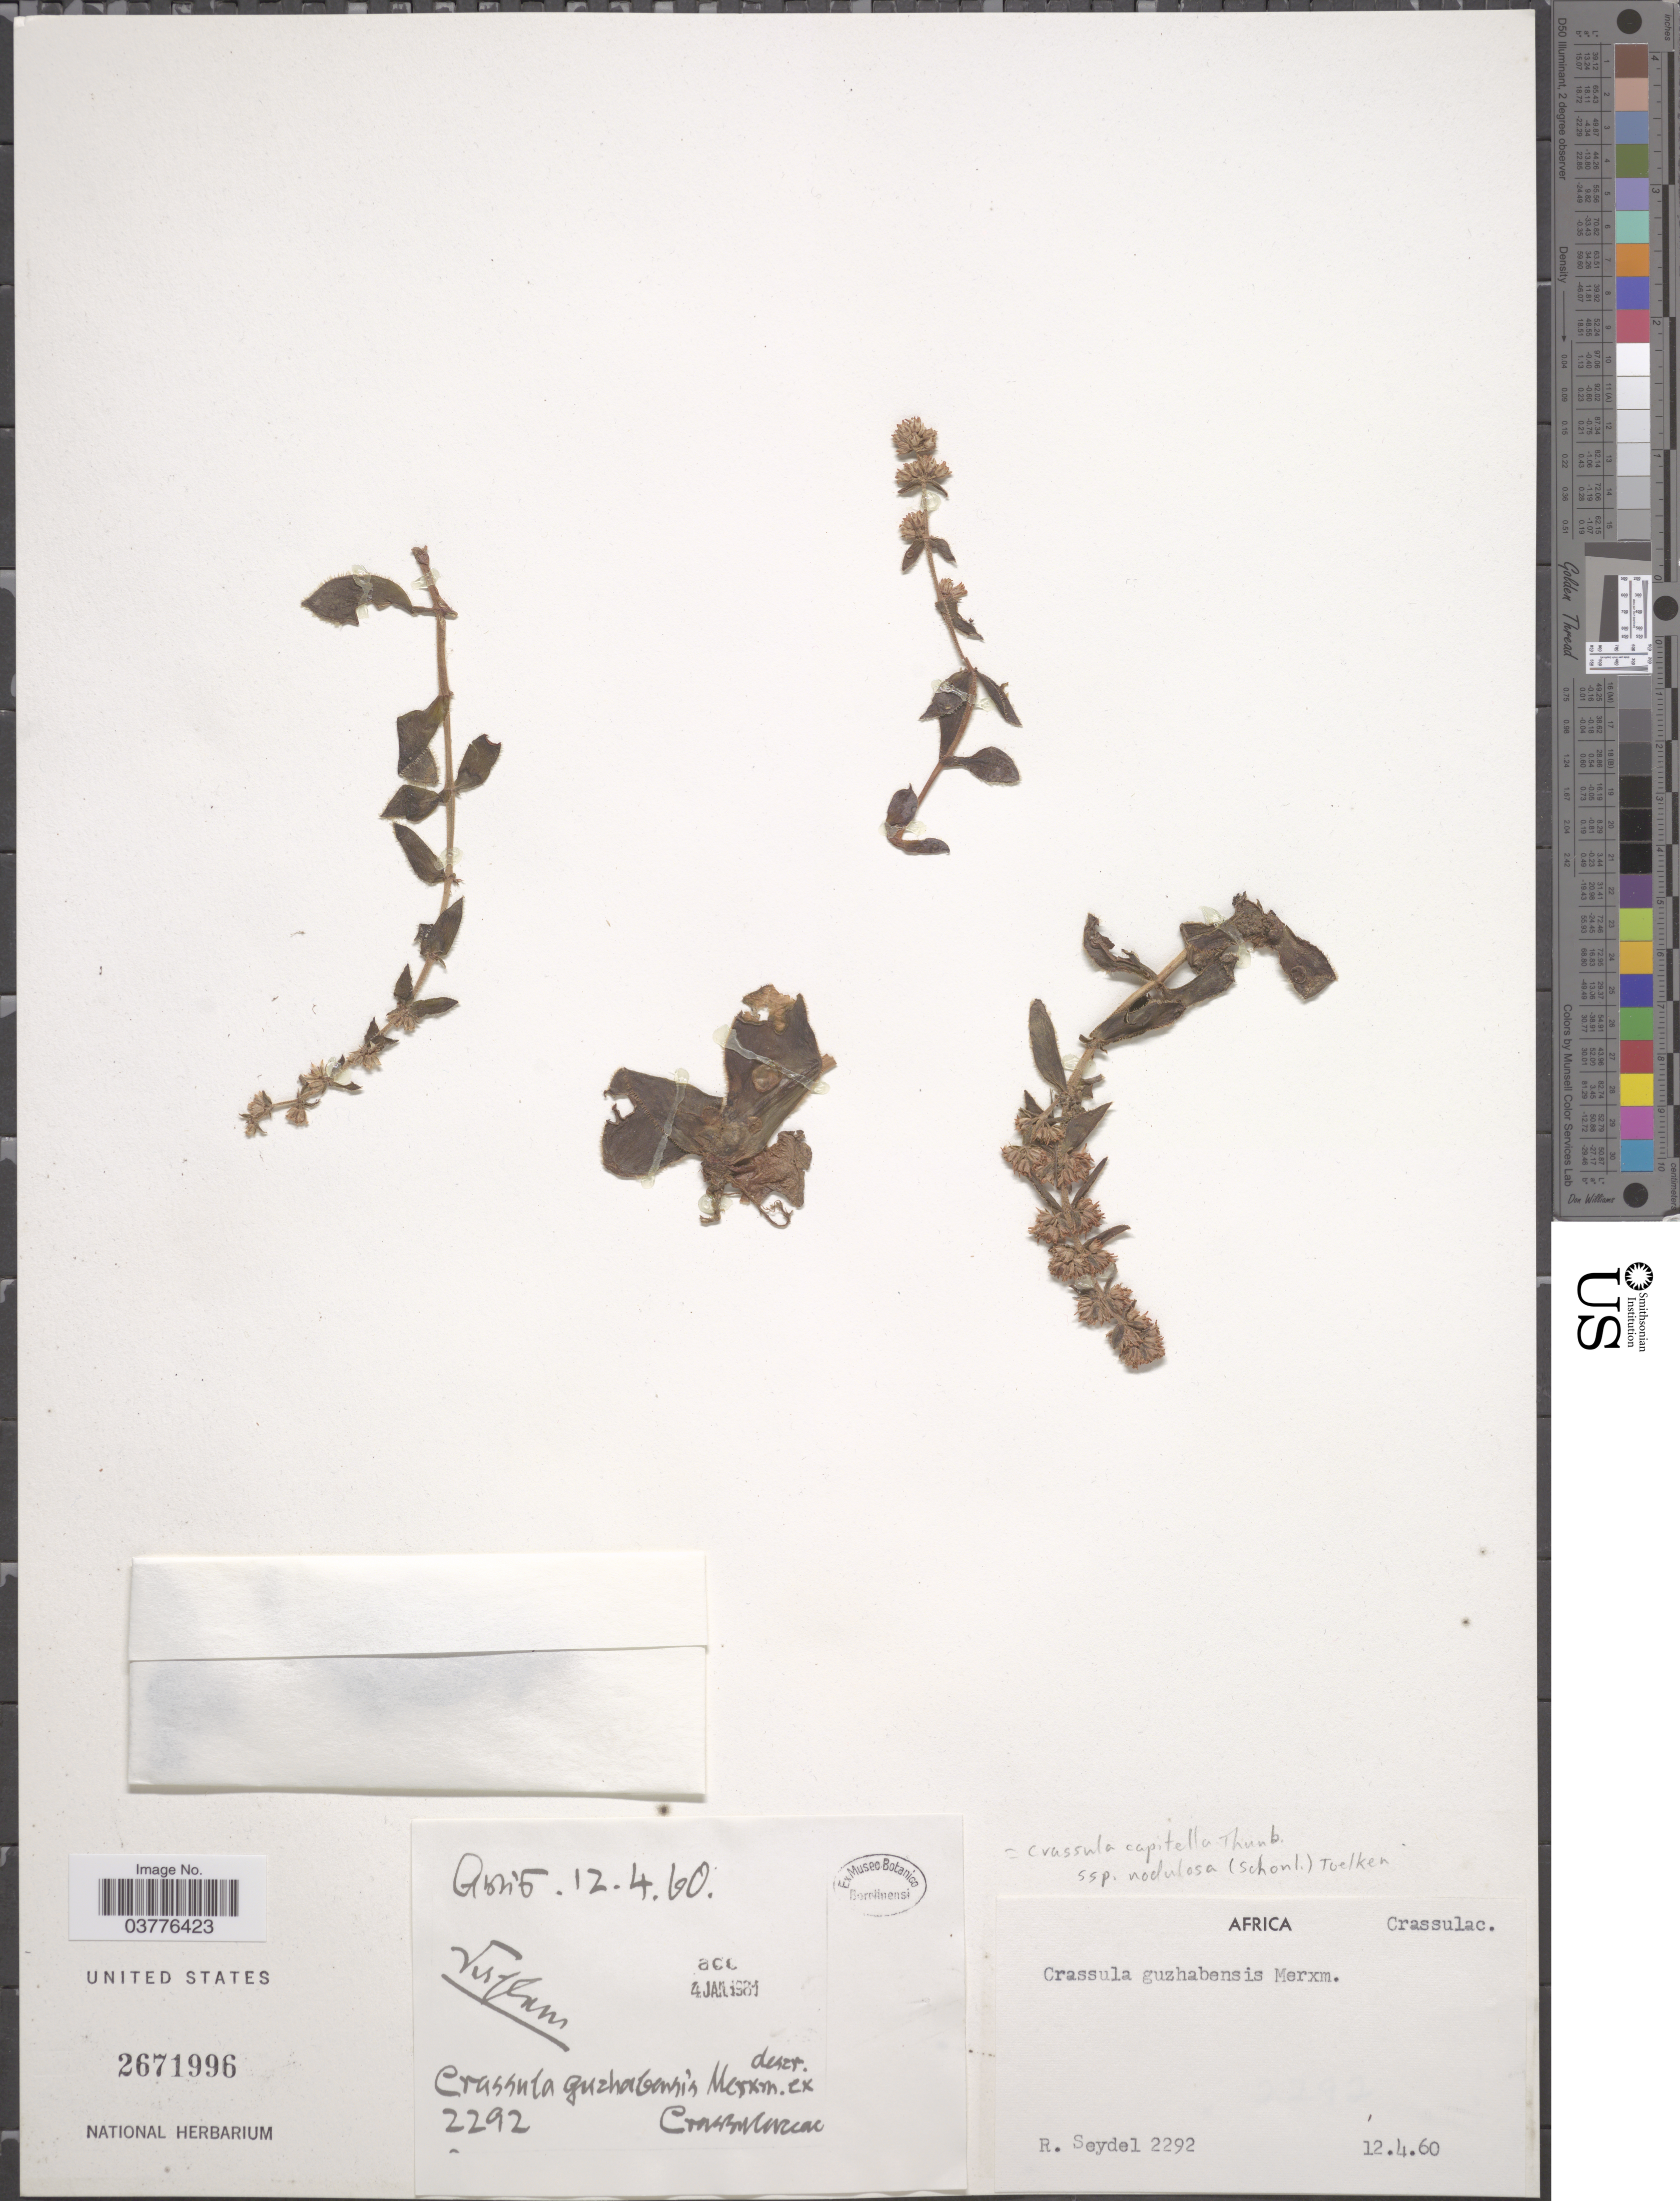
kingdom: Plantae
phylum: Tracheophyta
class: Magnoliopsida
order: Saxifragales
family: Crassulaceae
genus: Crassula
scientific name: Crassula capitella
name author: Thunb.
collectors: R. Seydel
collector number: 2292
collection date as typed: Transcribed d/m/y: 12/4/60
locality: Africa.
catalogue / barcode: US 2671996